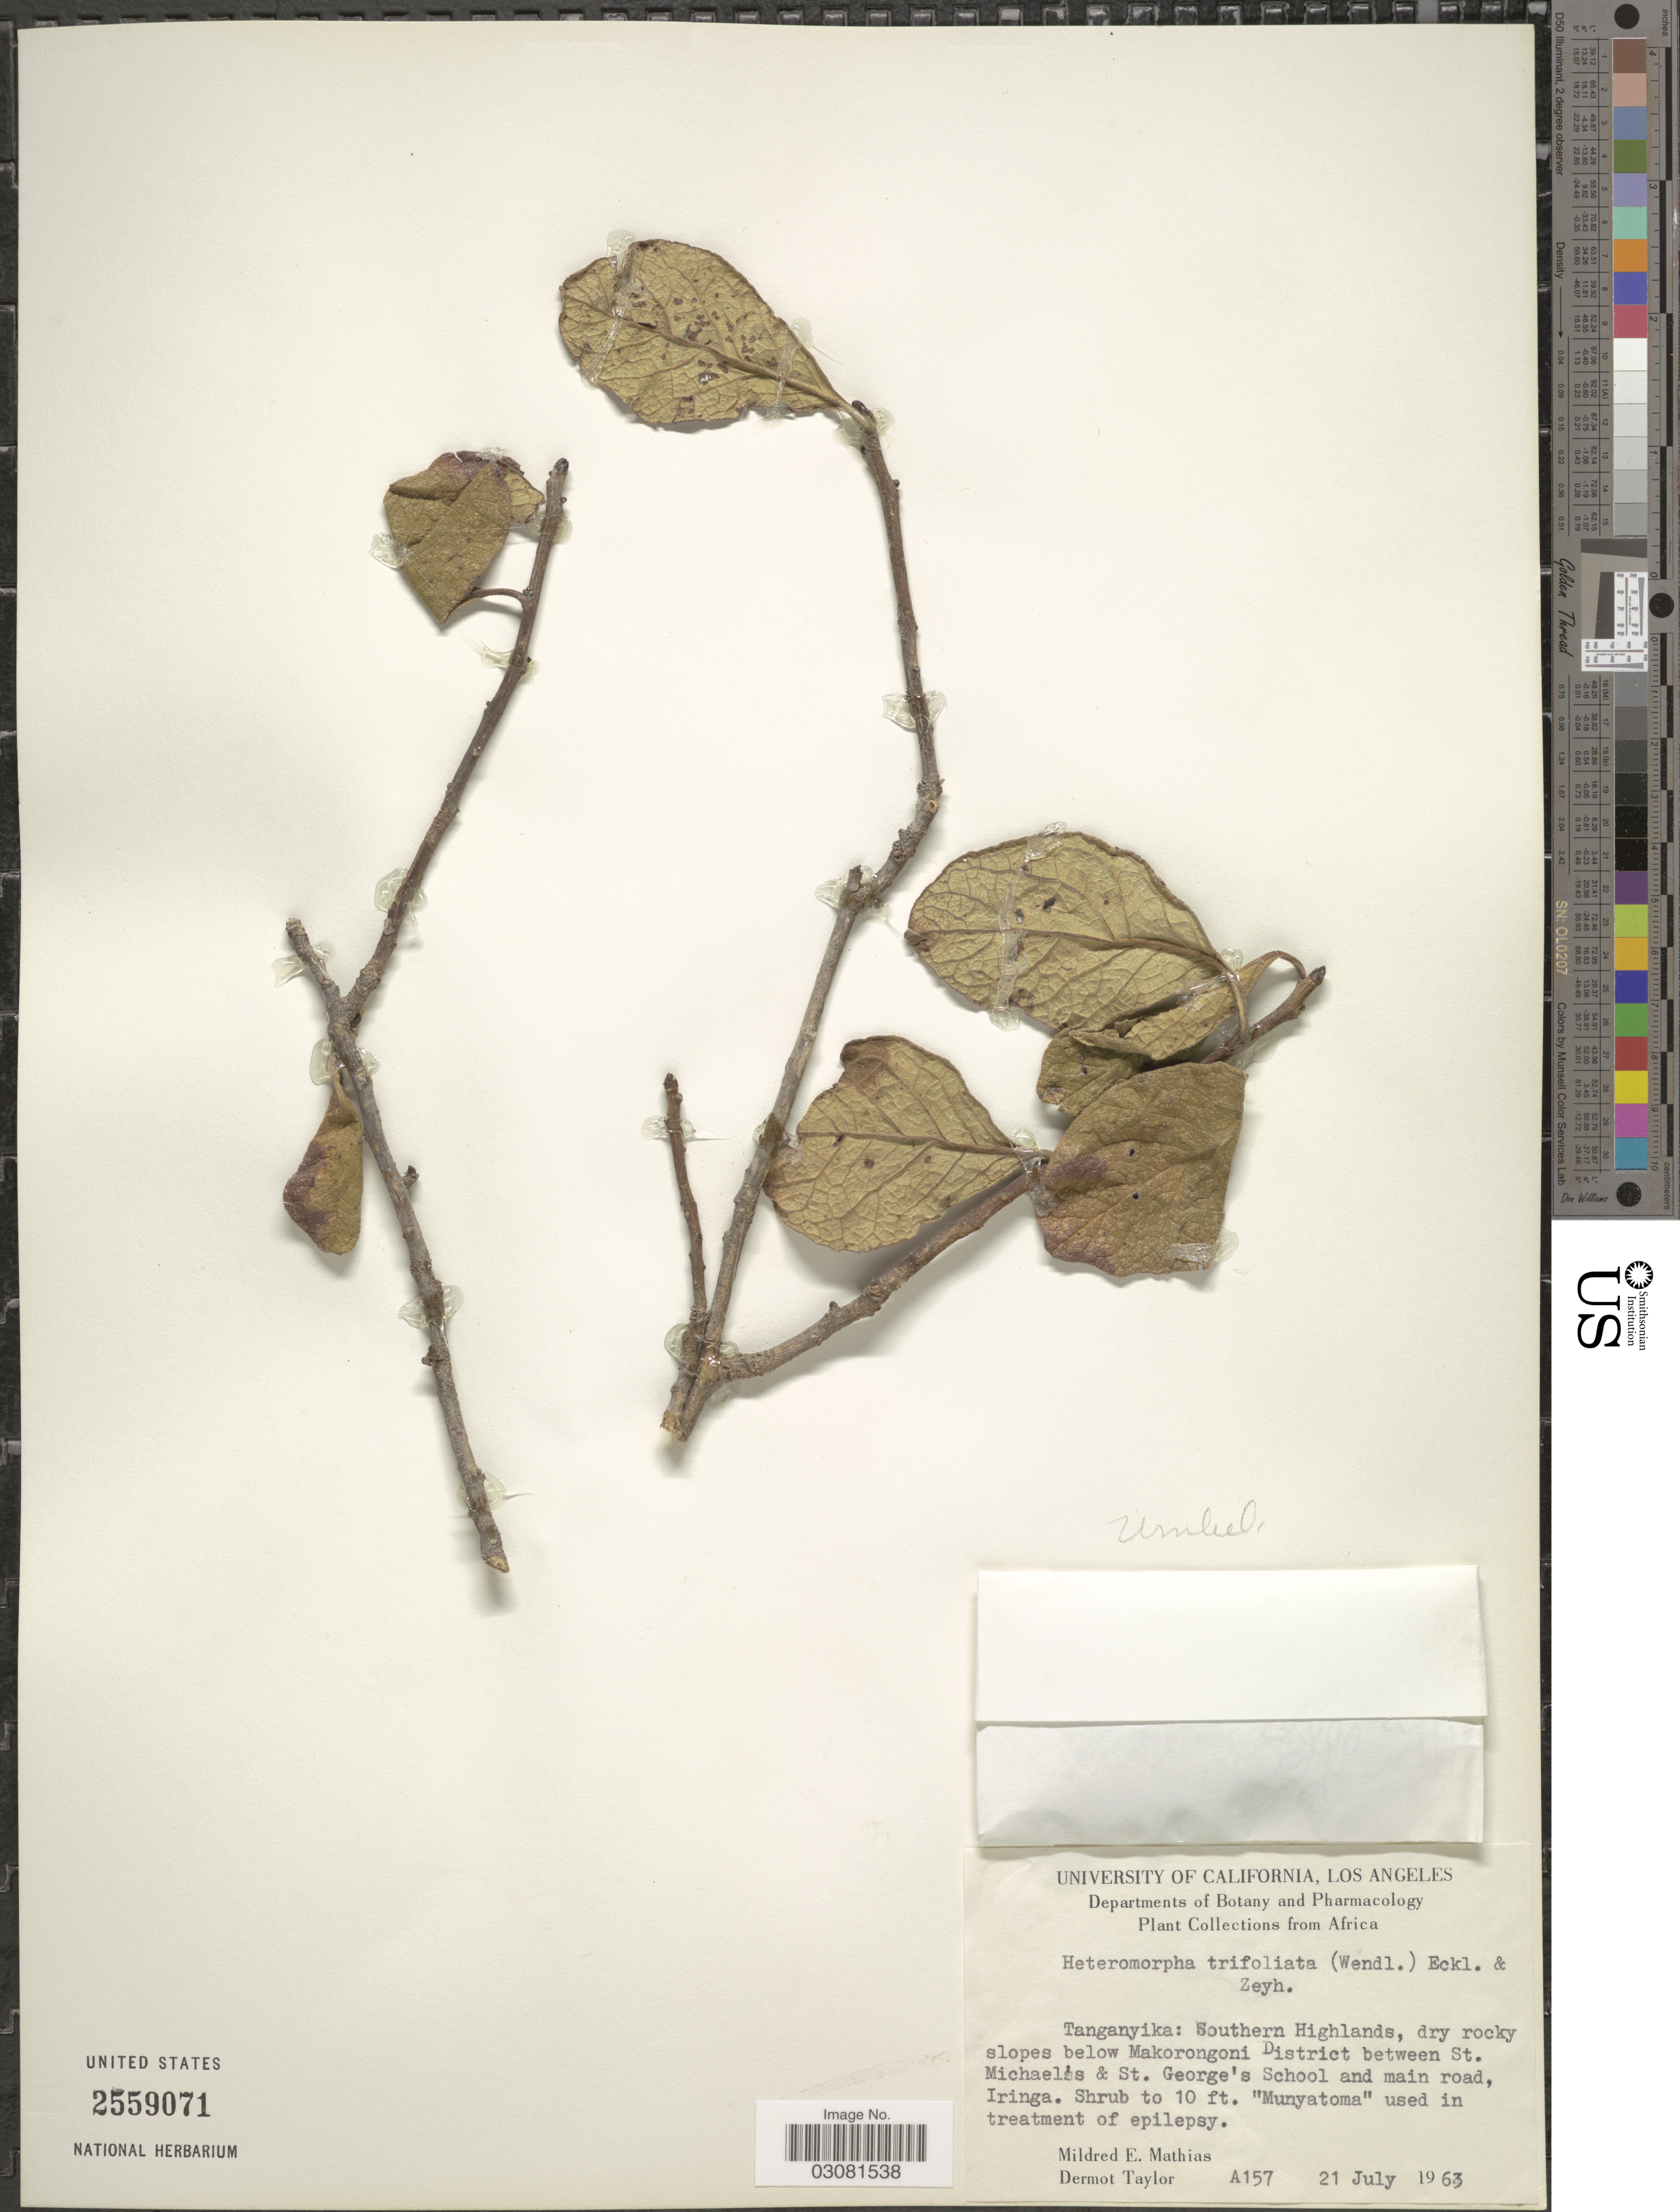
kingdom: Plantae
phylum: Tracheophyta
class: Magnoliopsida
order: Apiales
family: Apiaceae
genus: Heteromorpha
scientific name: Heteromorpha trifoliata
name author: (H.L. Wendl. & Bartl.) Eckl. & Zeyh.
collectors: M. E. Mathias & D. Taylor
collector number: A157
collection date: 1963-07-21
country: Tanzania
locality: Tanganyika: Southern Highlands, dry rocky slopes below Makorongoni District between St. Michael's & St. George's School and main road, Iringa.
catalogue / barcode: US 2559071